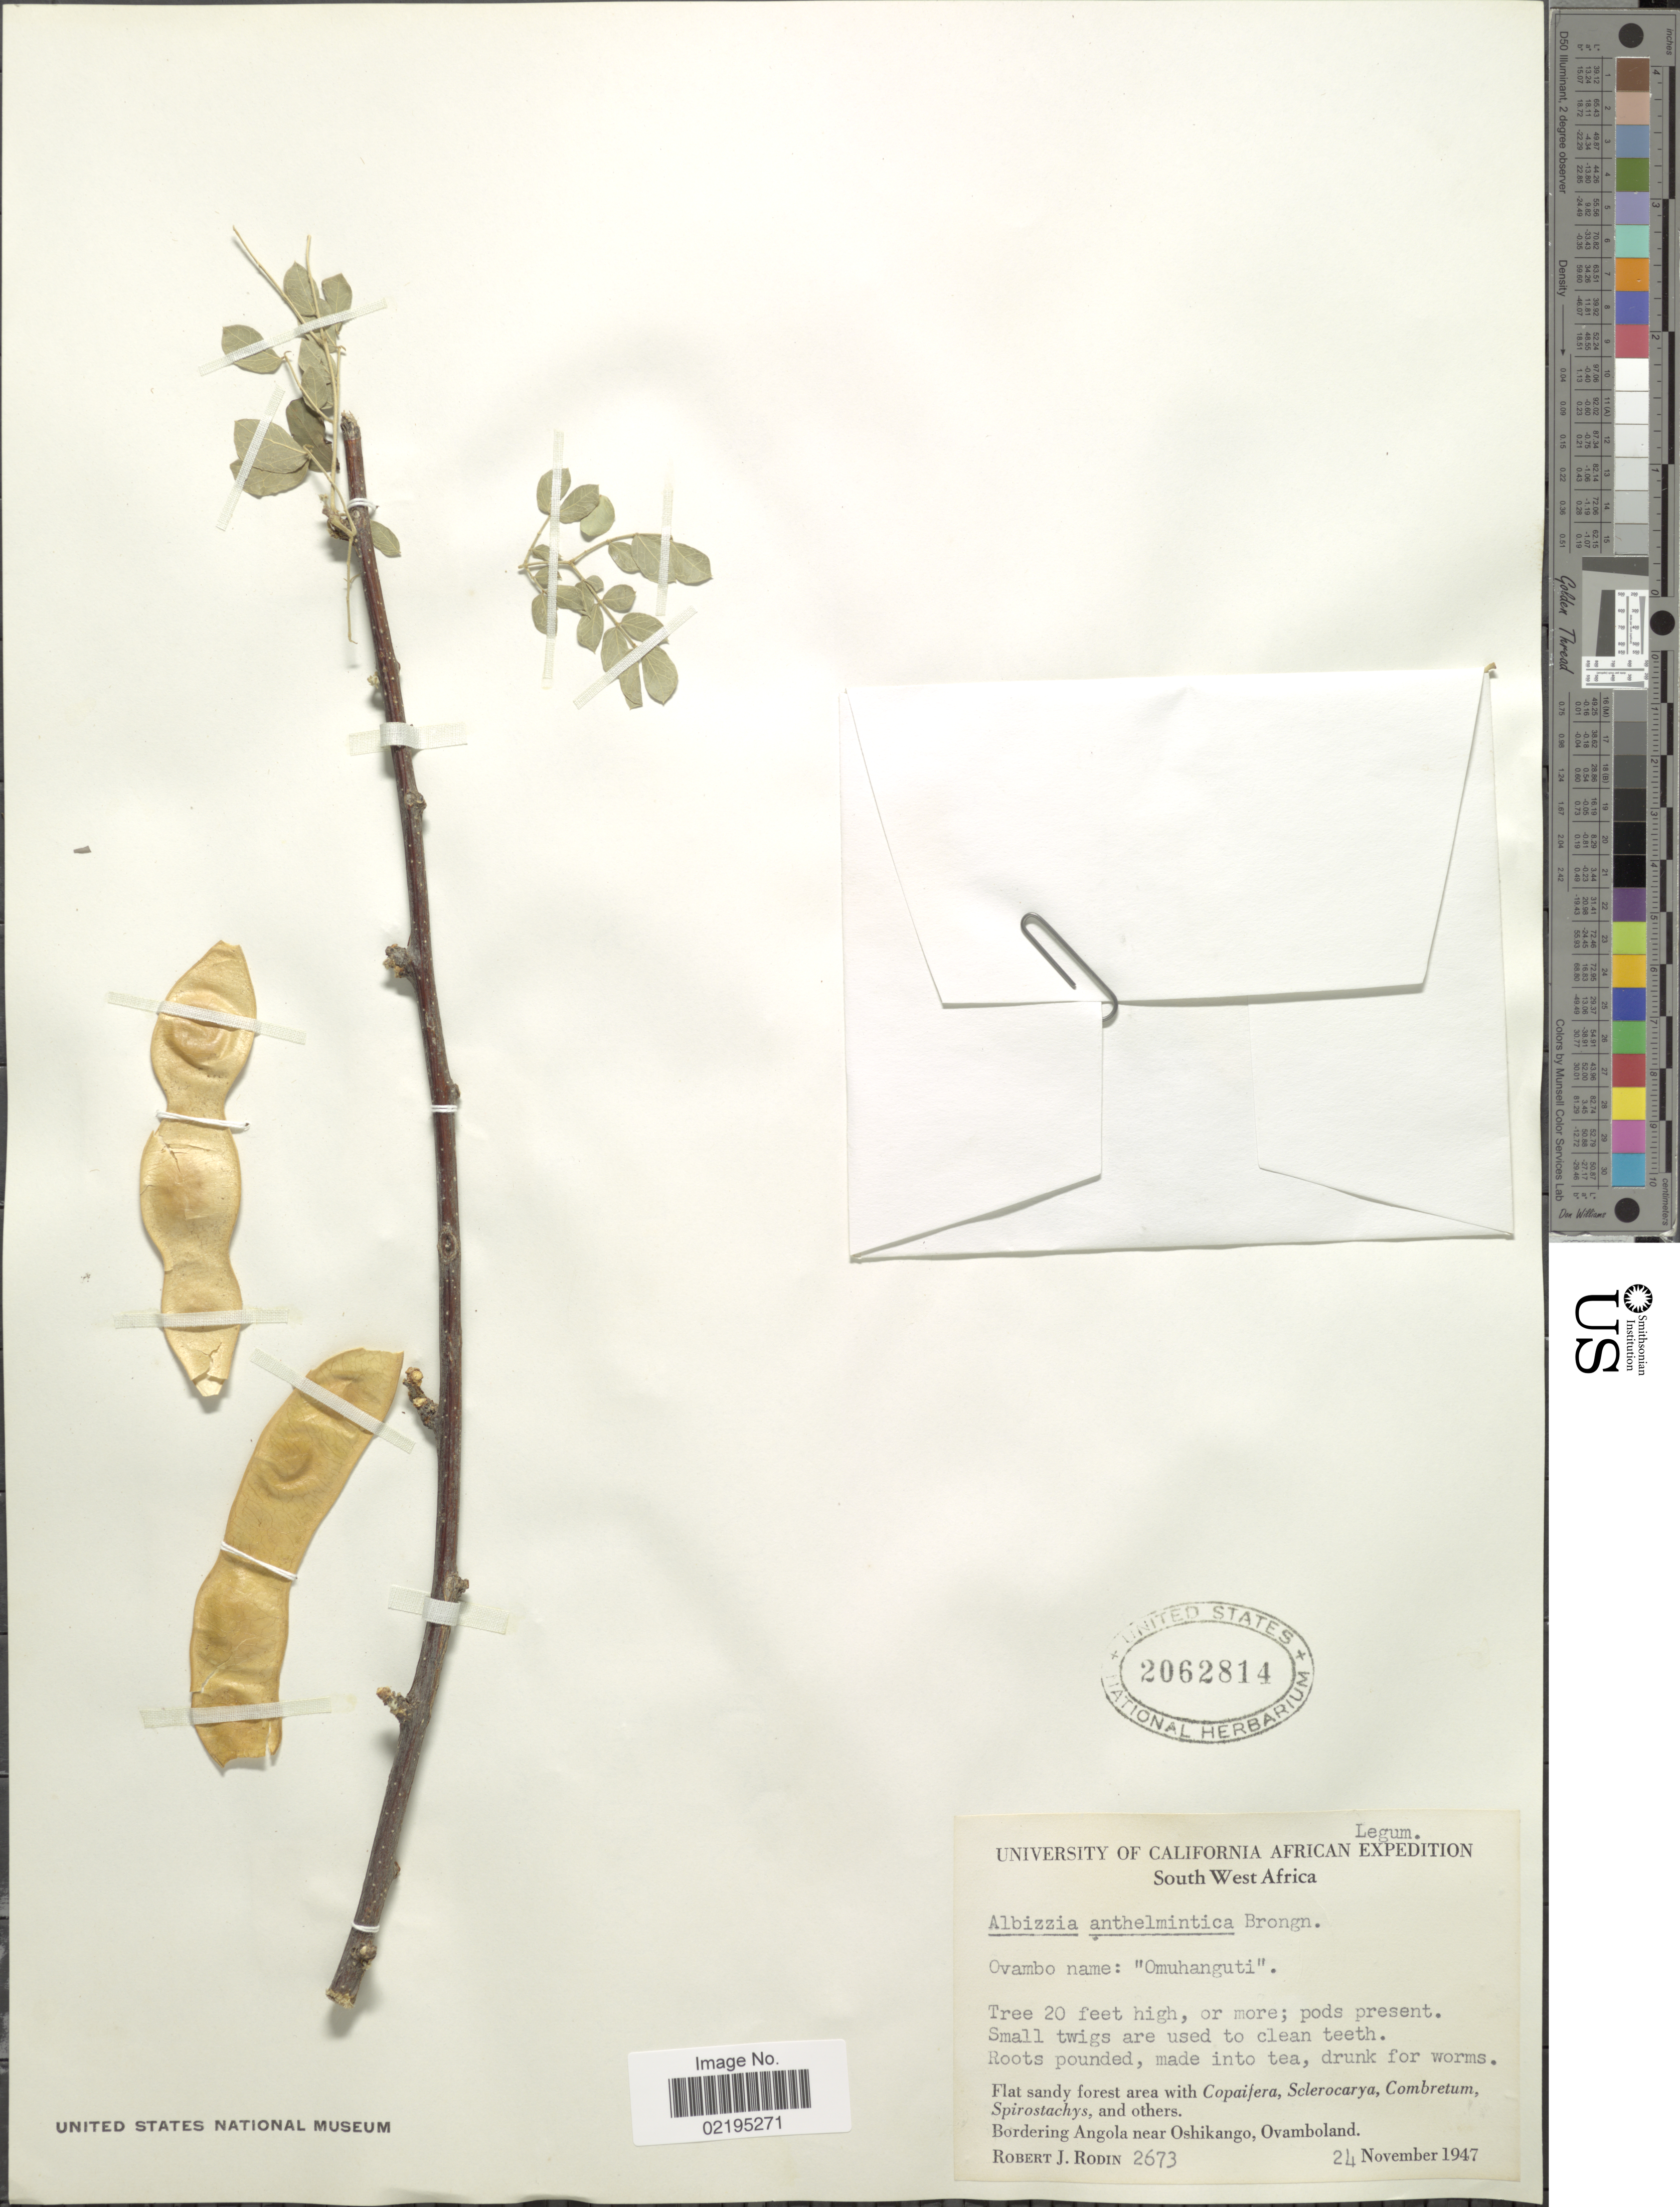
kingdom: Plantae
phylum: Tracheophyta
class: Magnoliopsida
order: Fabales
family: Fabaceae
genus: Albizia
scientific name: Albizia anthelmintica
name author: Brongn.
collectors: R. J. Rodin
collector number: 2673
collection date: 1947-11-24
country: Namibia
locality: South West Africa, Bordering Angola near Oshikango, Ovamboland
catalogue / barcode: US 2062814